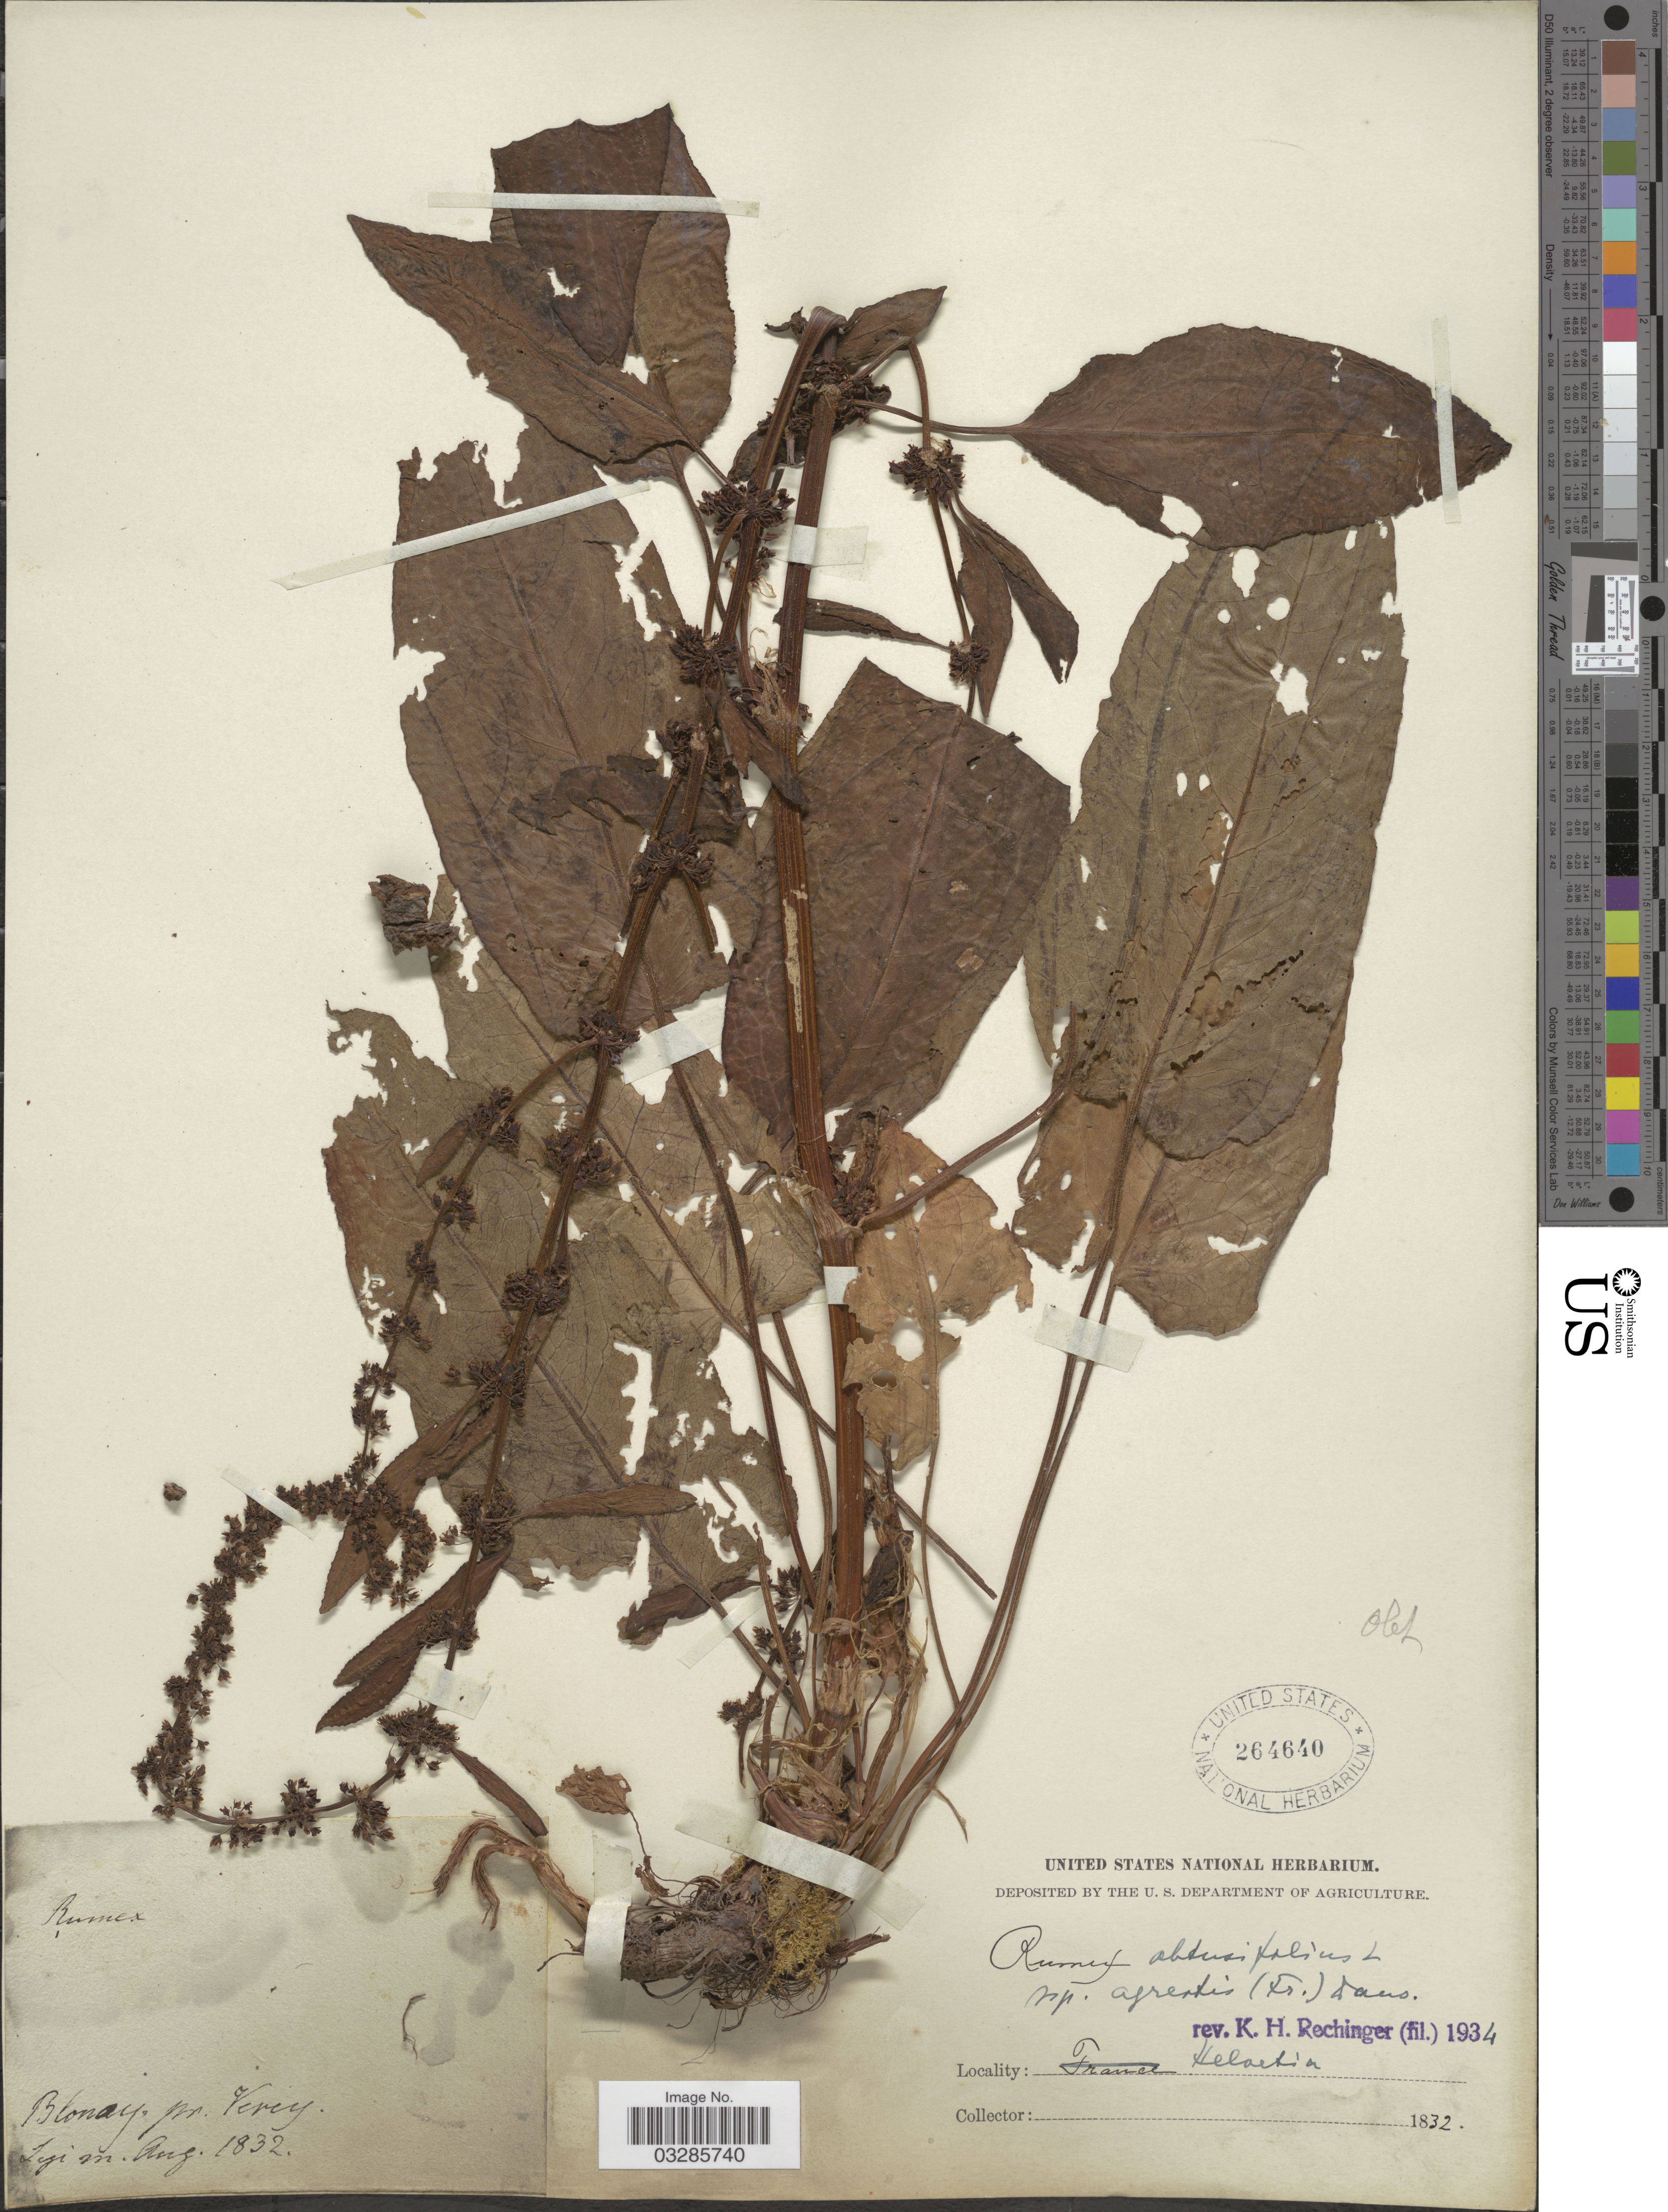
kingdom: Plantae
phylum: Tracheophyta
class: Magnoliopsida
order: Caryophyllales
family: Polygonaceae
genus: Rumex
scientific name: Rumex obtusifolius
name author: L.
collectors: ex herb. United States National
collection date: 1832-08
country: Switzerland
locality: Blonay pr. Vevey, Helvetia.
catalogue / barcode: US 264640